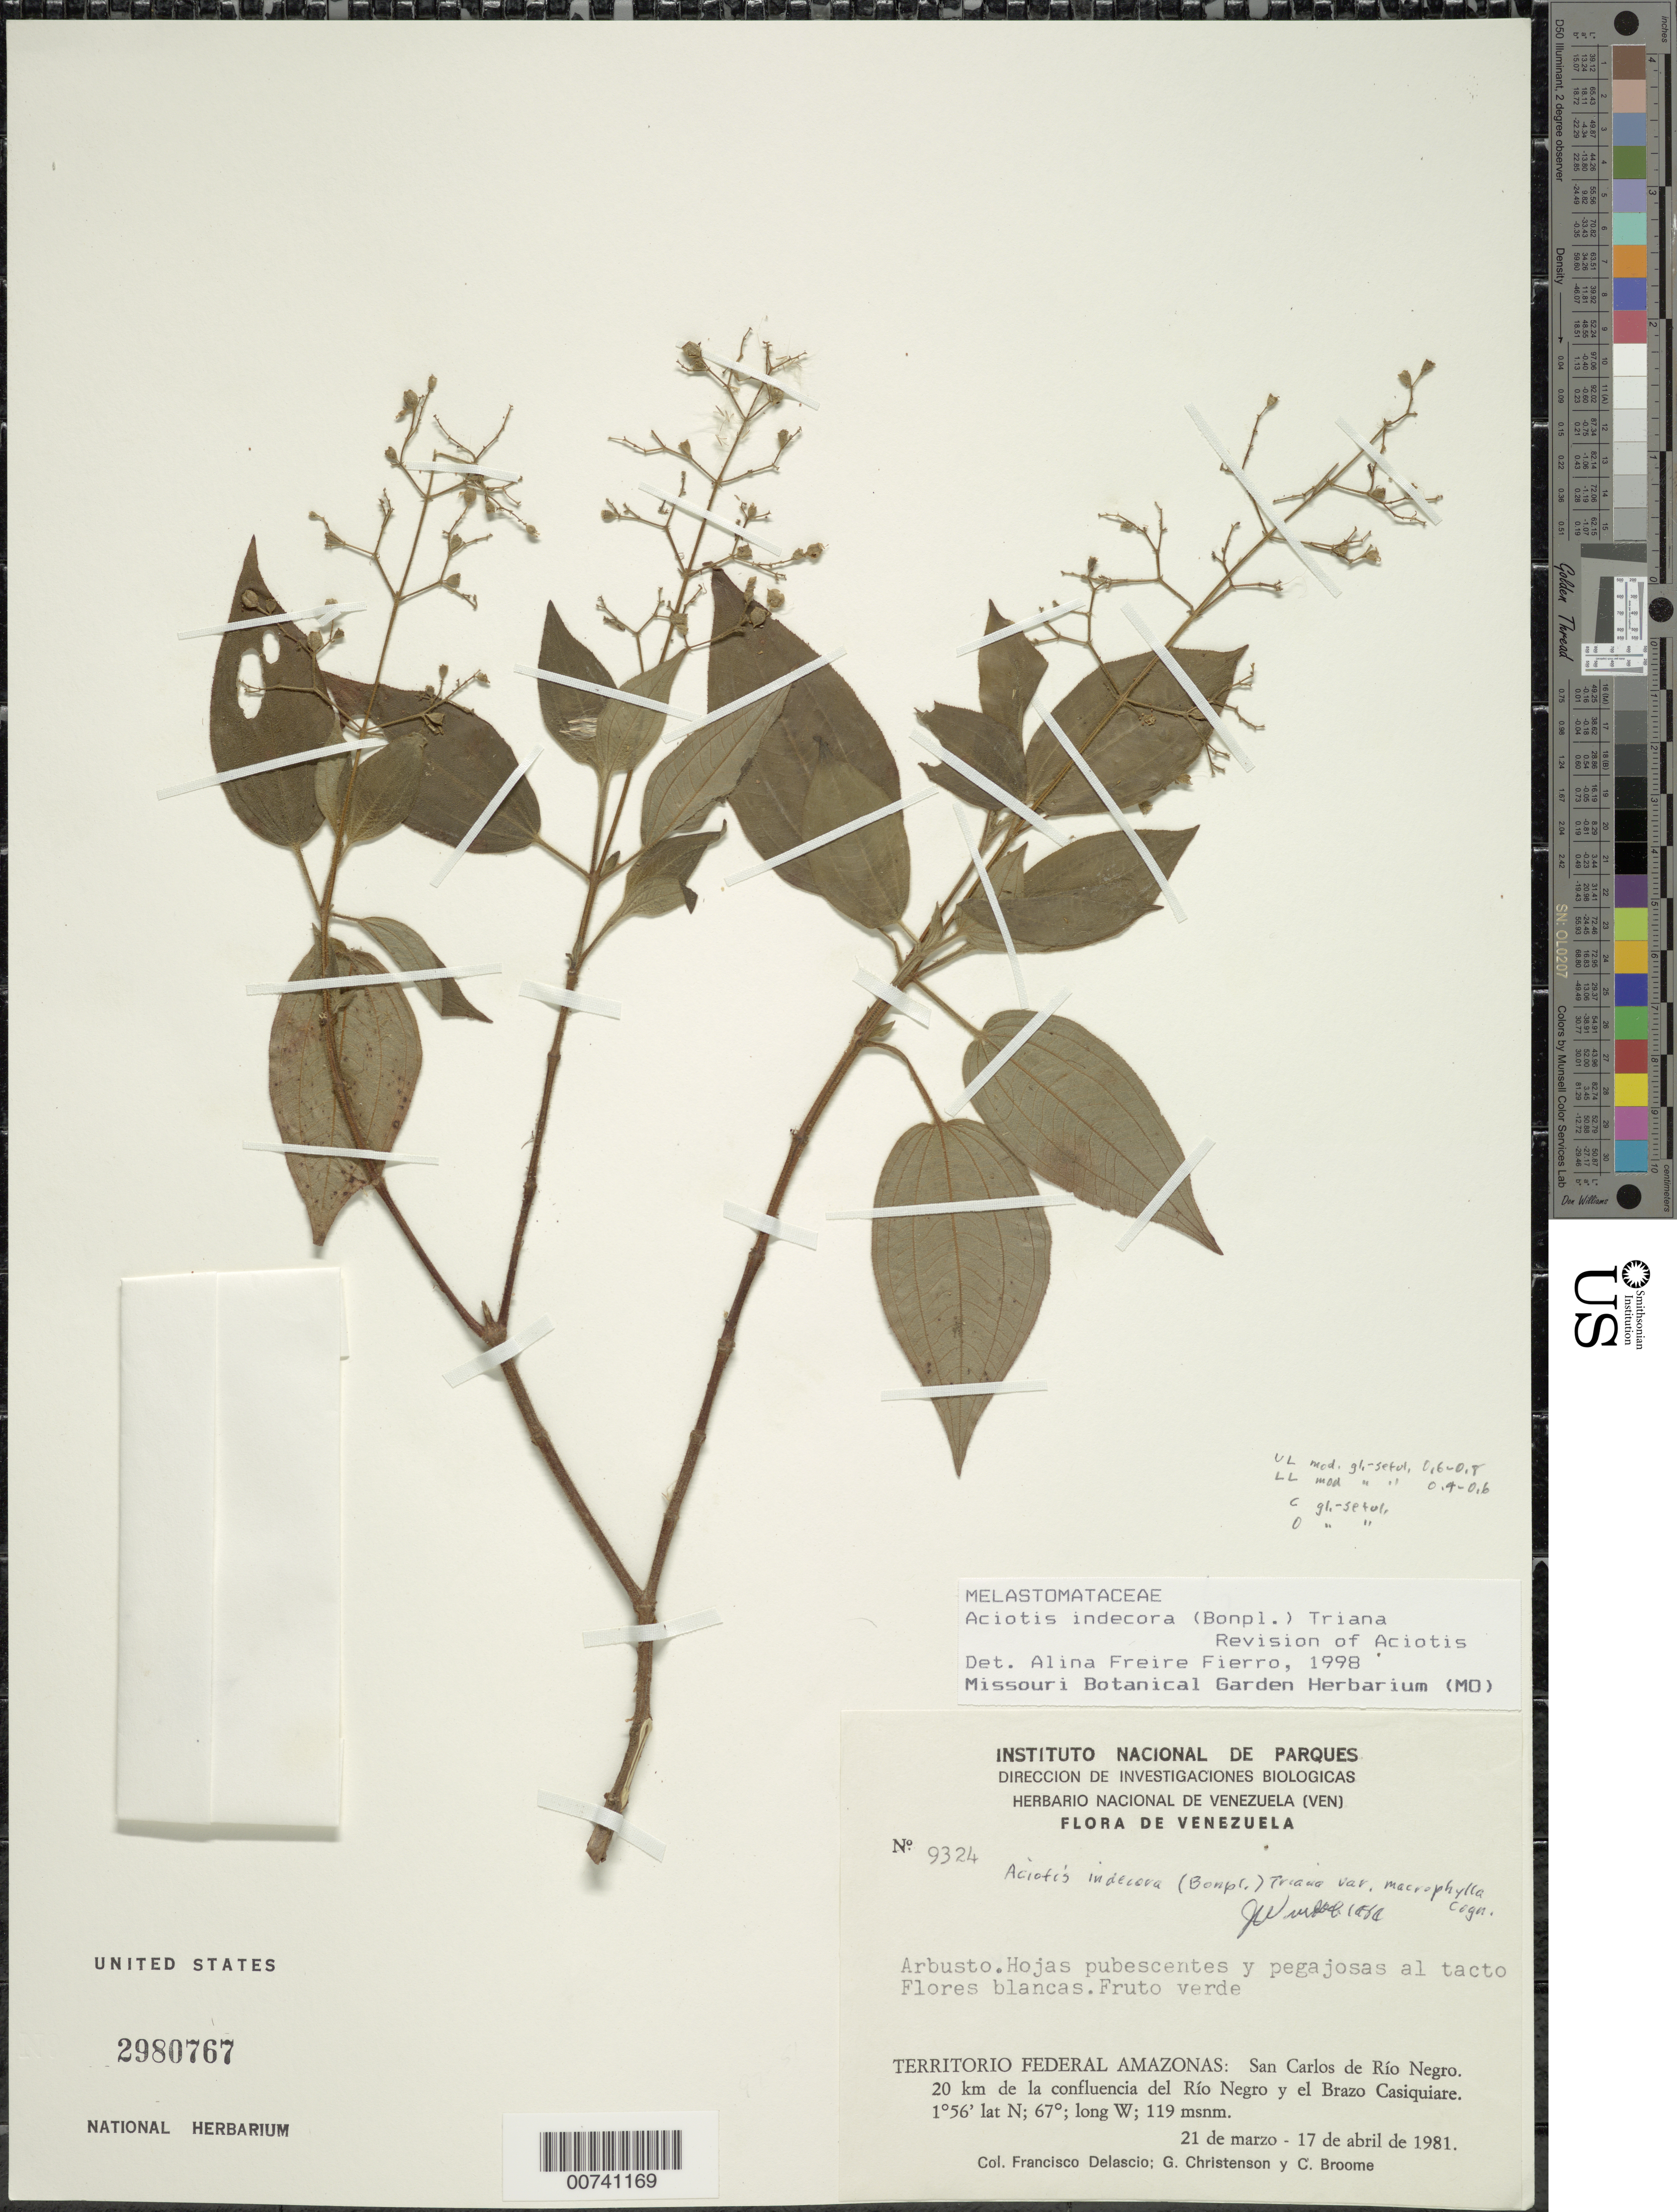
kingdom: Plantae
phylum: Tracheophyta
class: Magnoliopsida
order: Myrtales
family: Melastomataceae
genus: Aciotis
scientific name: Aciotis indecora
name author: (Bonpl.) Triana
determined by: Freire-Fierro, A.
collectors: F. Delascio C., G. Christenson & C. R. Broome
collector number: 9324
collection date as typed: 21-Mar-81 to 17-Apr-81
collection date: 1981-03-21/1981-04-17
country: Venezuela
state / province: Amazonas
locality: San Carlos de Río Negro, 20 km de la confluencia del Río Negro y el Brazo Casiquiare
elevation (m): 119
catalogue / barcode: US 2980767